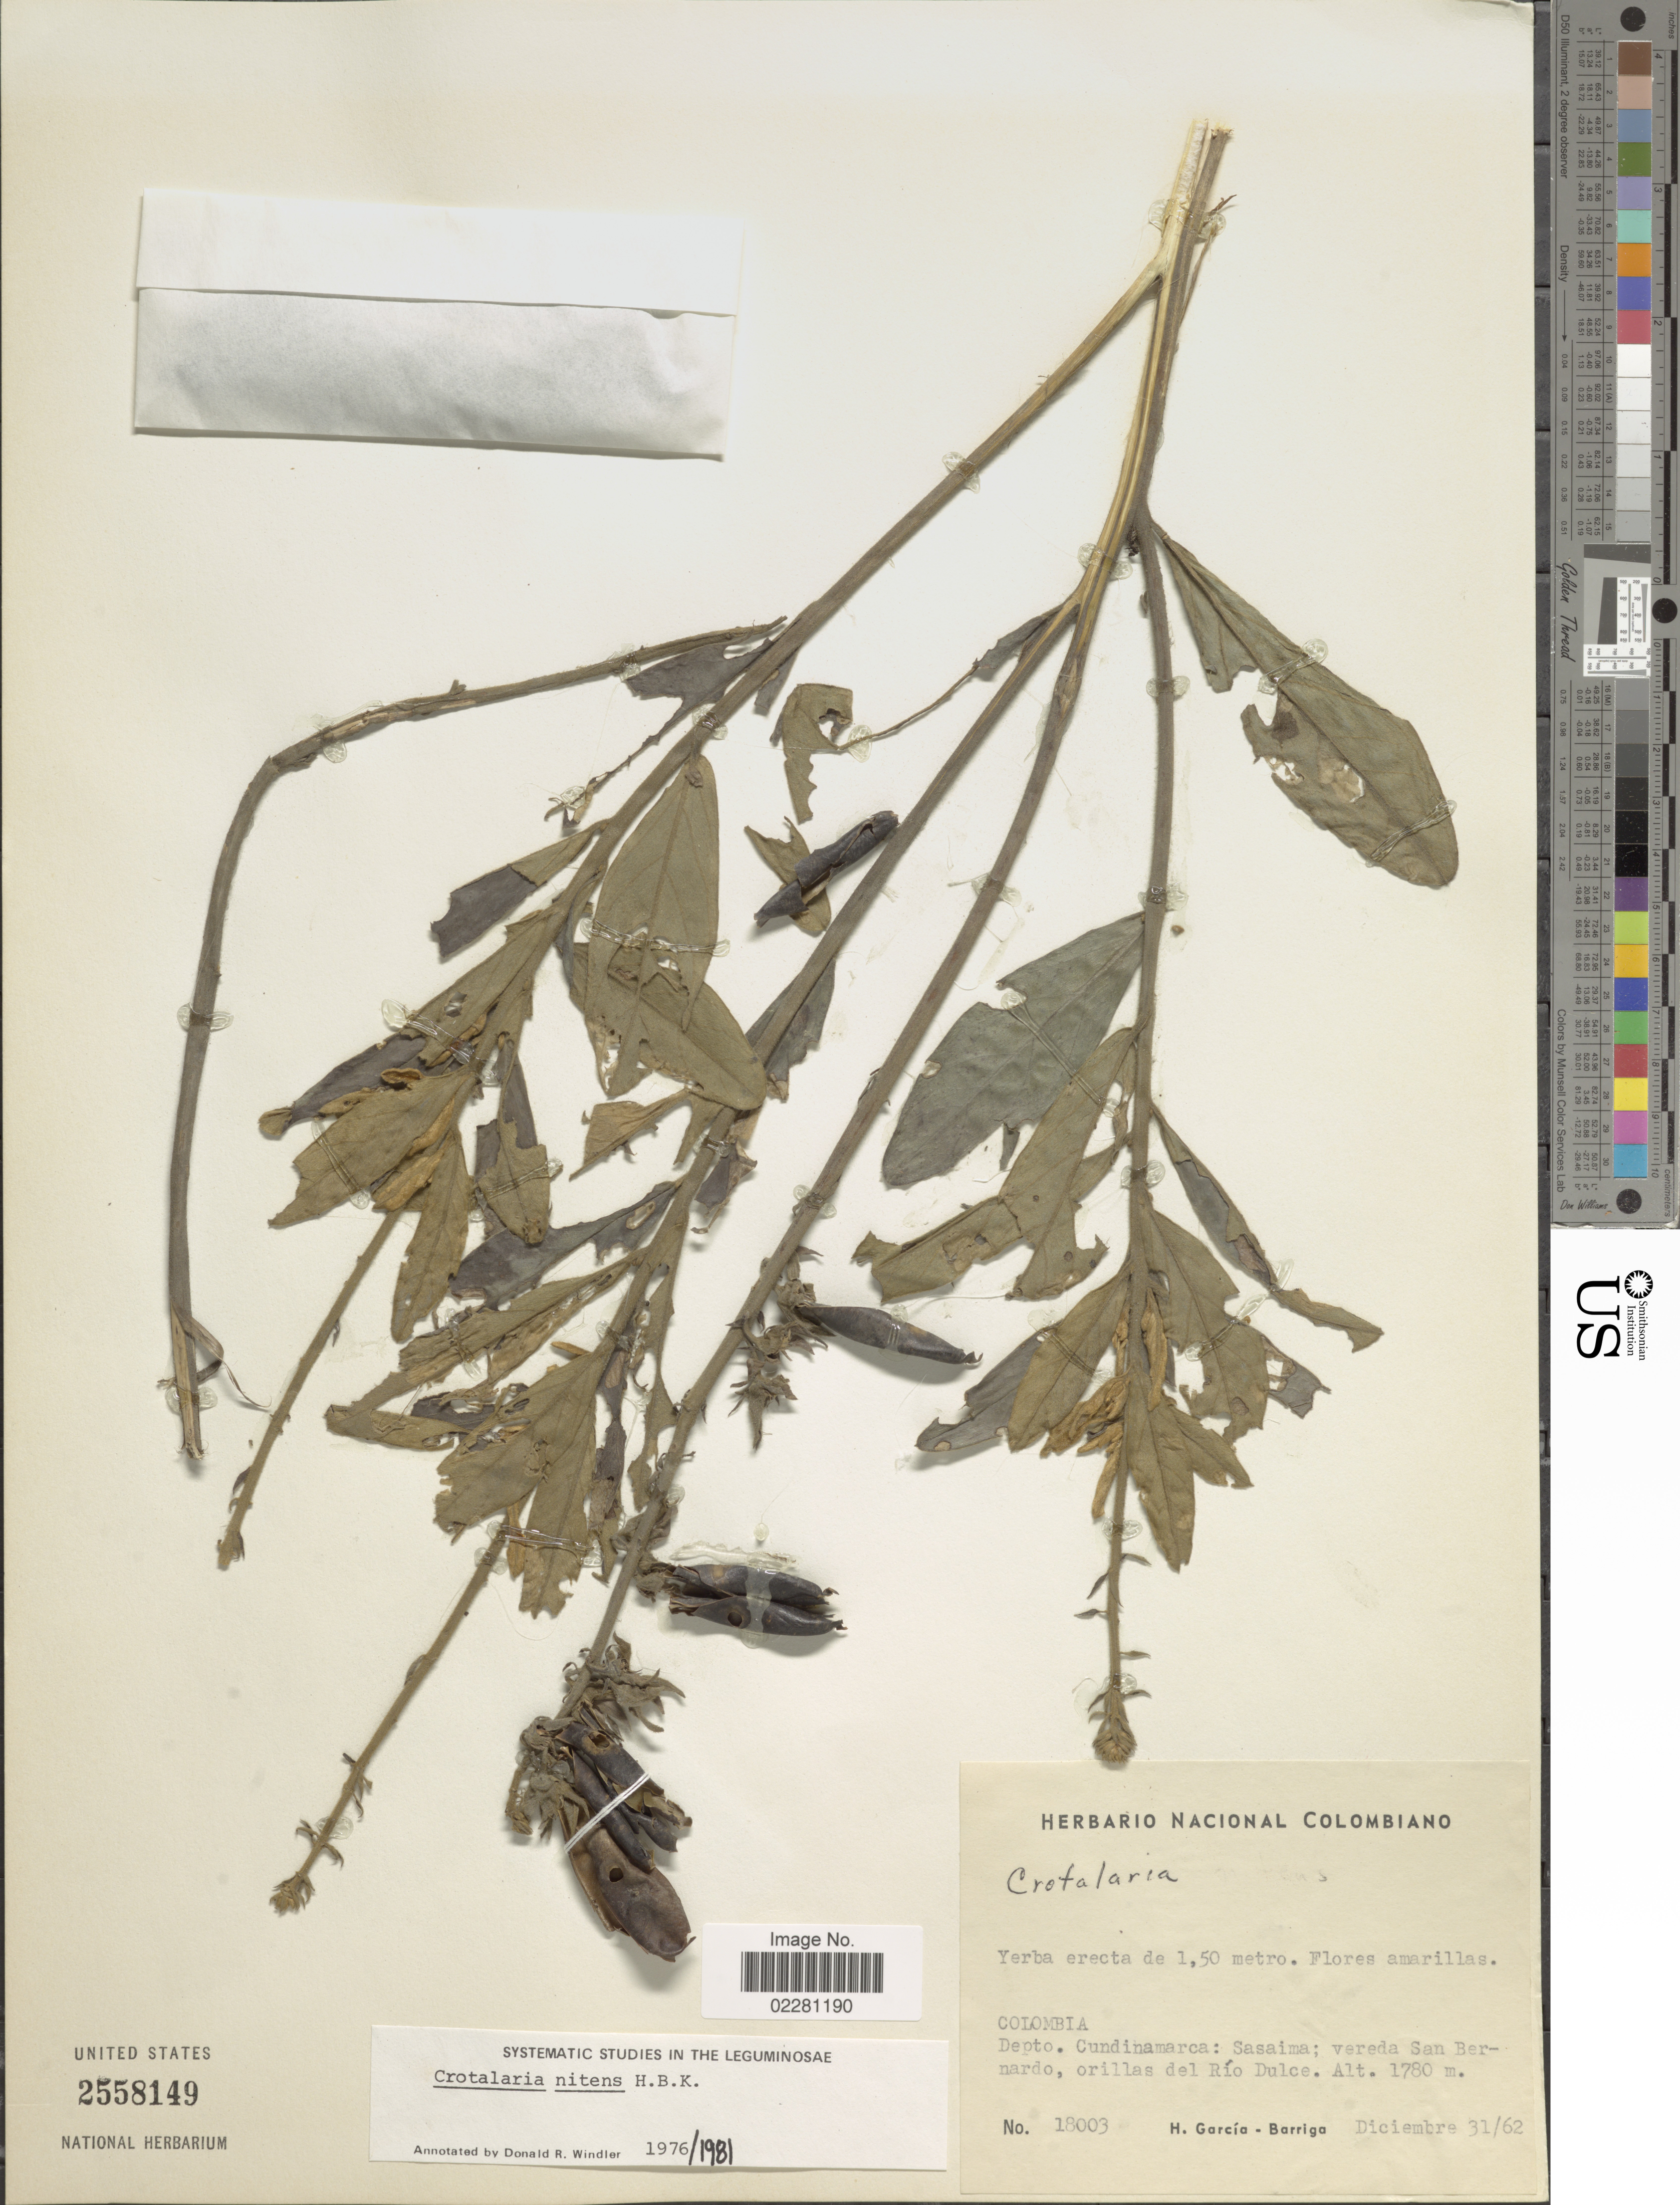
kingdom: Plantae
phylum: Tracheophyta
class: Magnoliopsida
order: Fabales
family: Fabaceae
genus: Crotalaria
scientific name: Crotalaria nitens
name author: Kunth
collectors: H. García Barriga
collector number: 18003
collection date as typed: Transcribed d/m/y: 31/12/62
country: Colombia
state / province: Cundinamarca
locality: Sasaima, vereda San Bernardo, orillas del Rio Dulce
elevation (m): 1780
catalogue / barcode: US 2558149